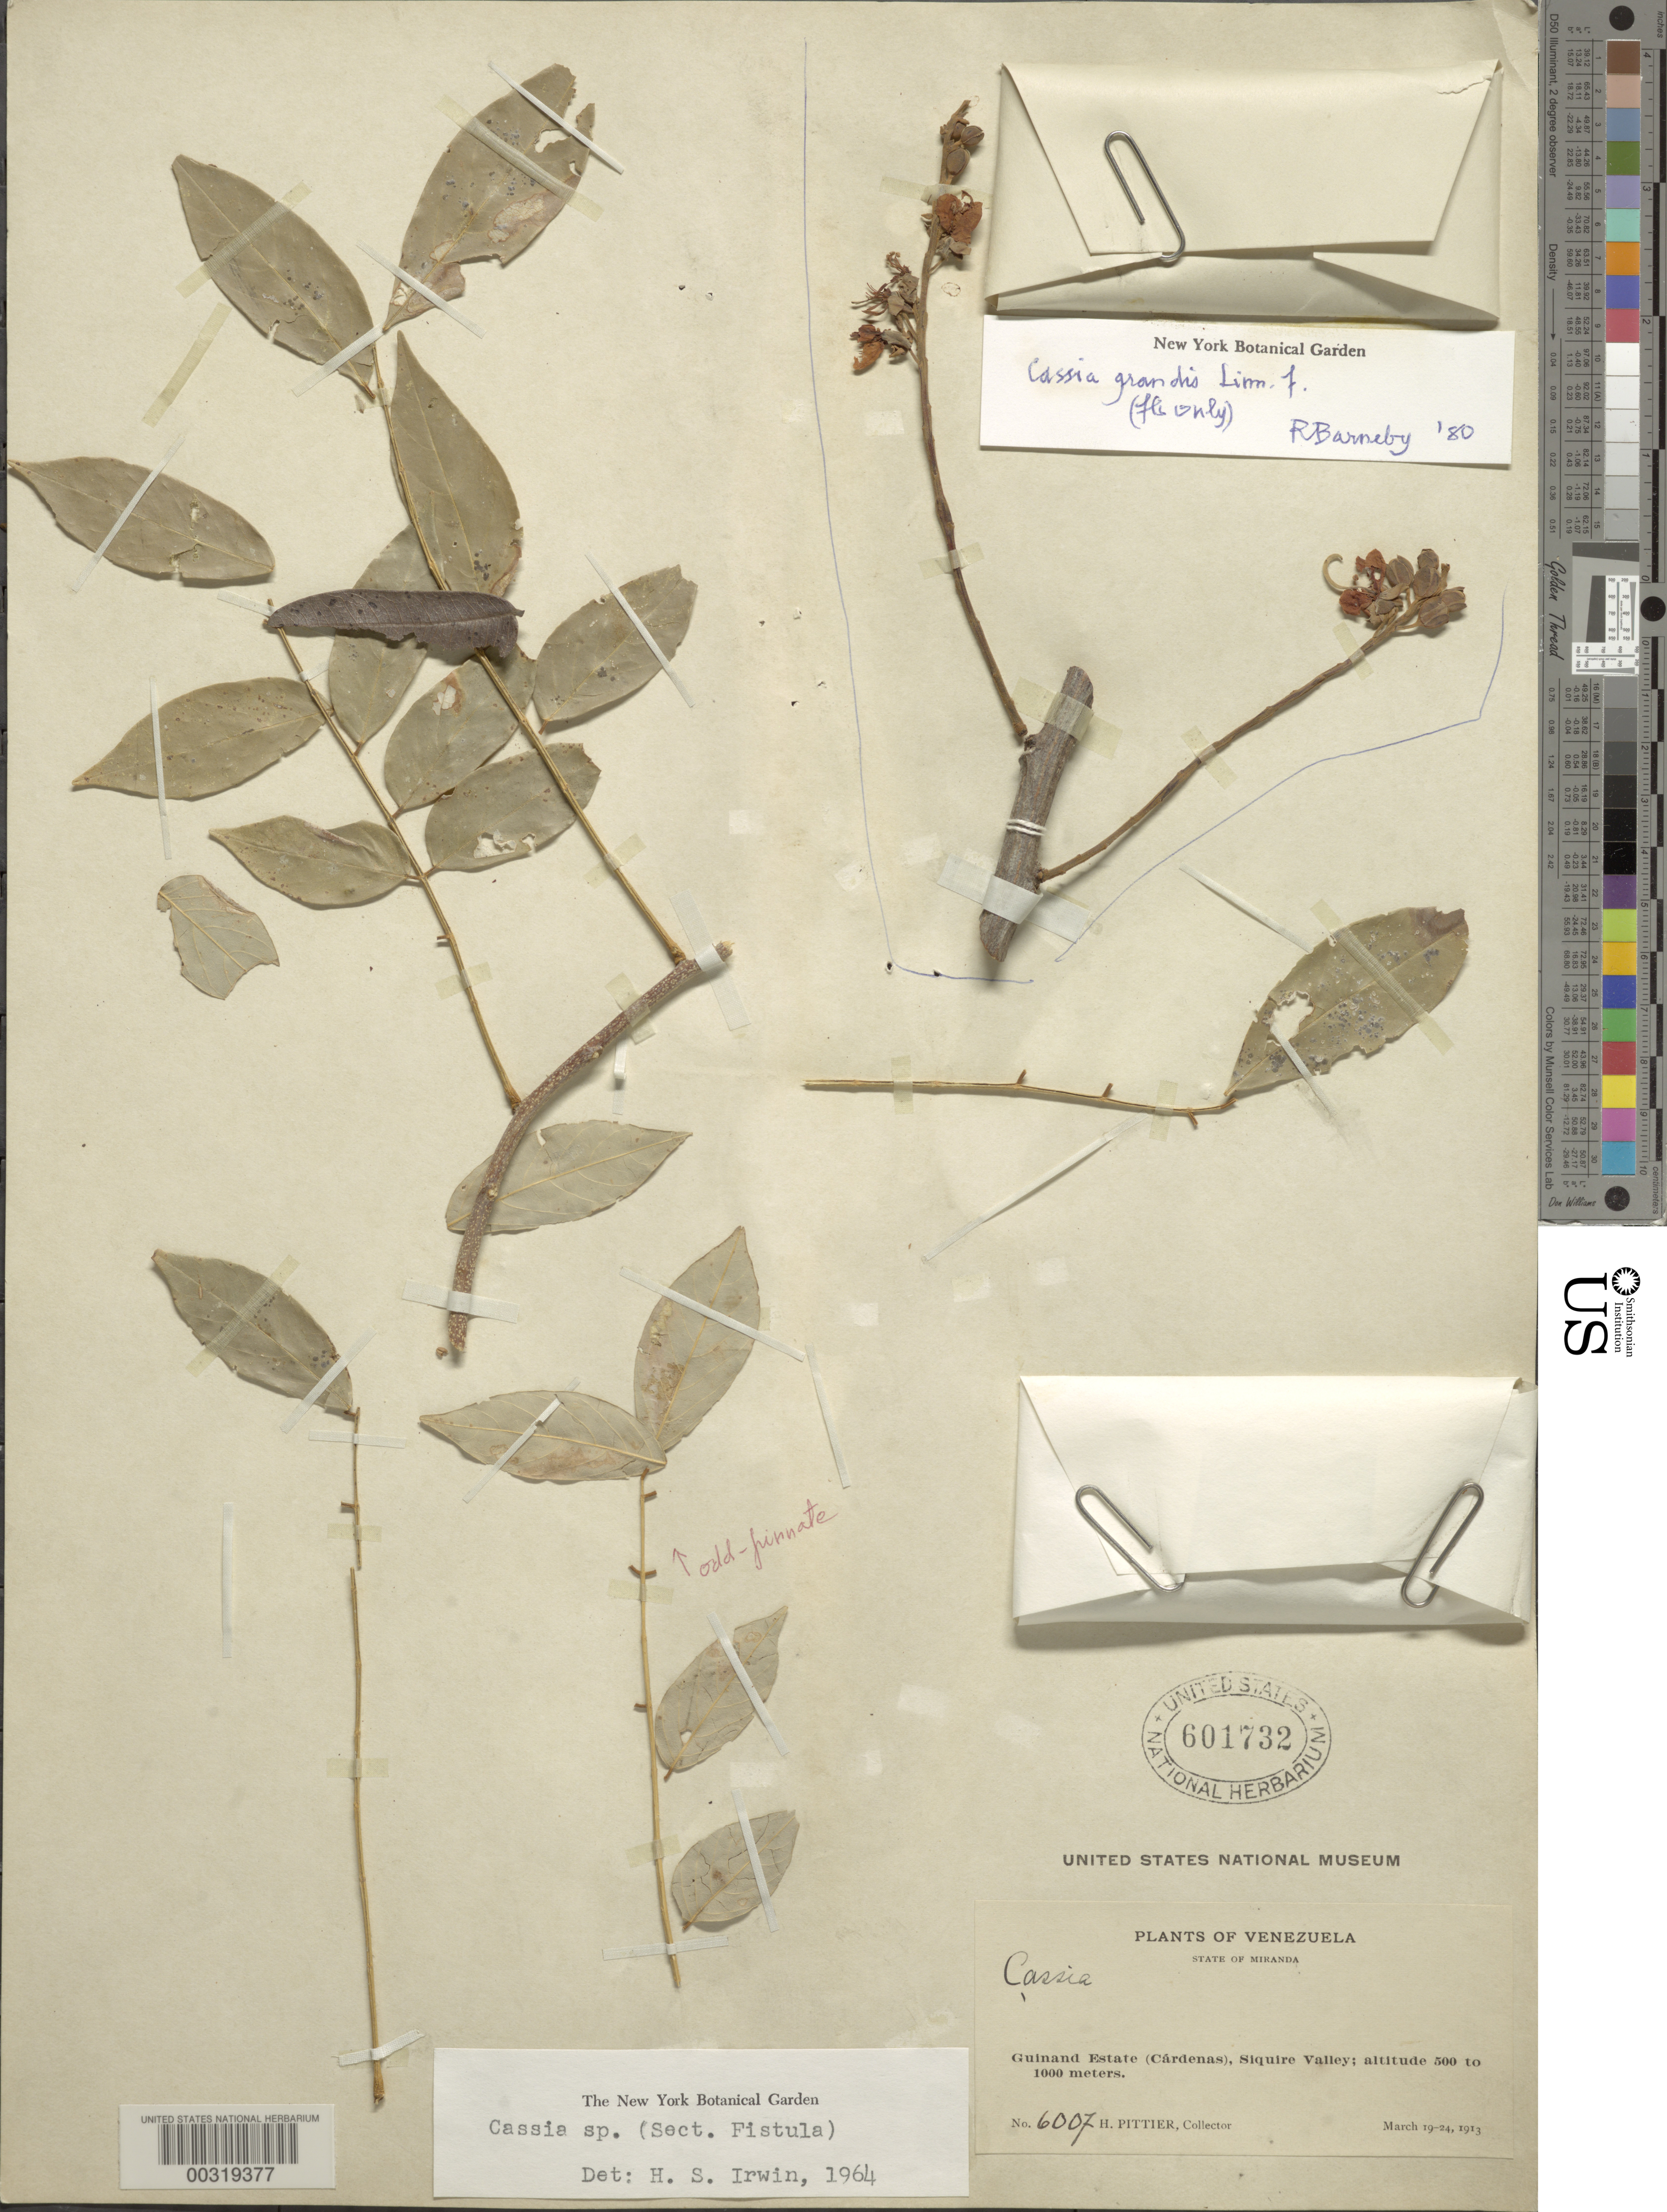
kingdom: Plantae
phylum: Tracheophyta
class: Magnoliopsida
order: Fabales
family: Fabaceae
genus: Cassia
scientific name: Cassia grandis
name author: L. f.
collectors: H. F. Pittier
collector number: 6007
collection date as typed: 19 Mar 1913 to 24 Mar 1913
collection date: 1913-03-19/1913-03-24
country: Venezuela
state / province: Miranda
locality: Guinand estate (cardenas), siquire valley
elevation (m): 500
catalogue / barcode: US 601732